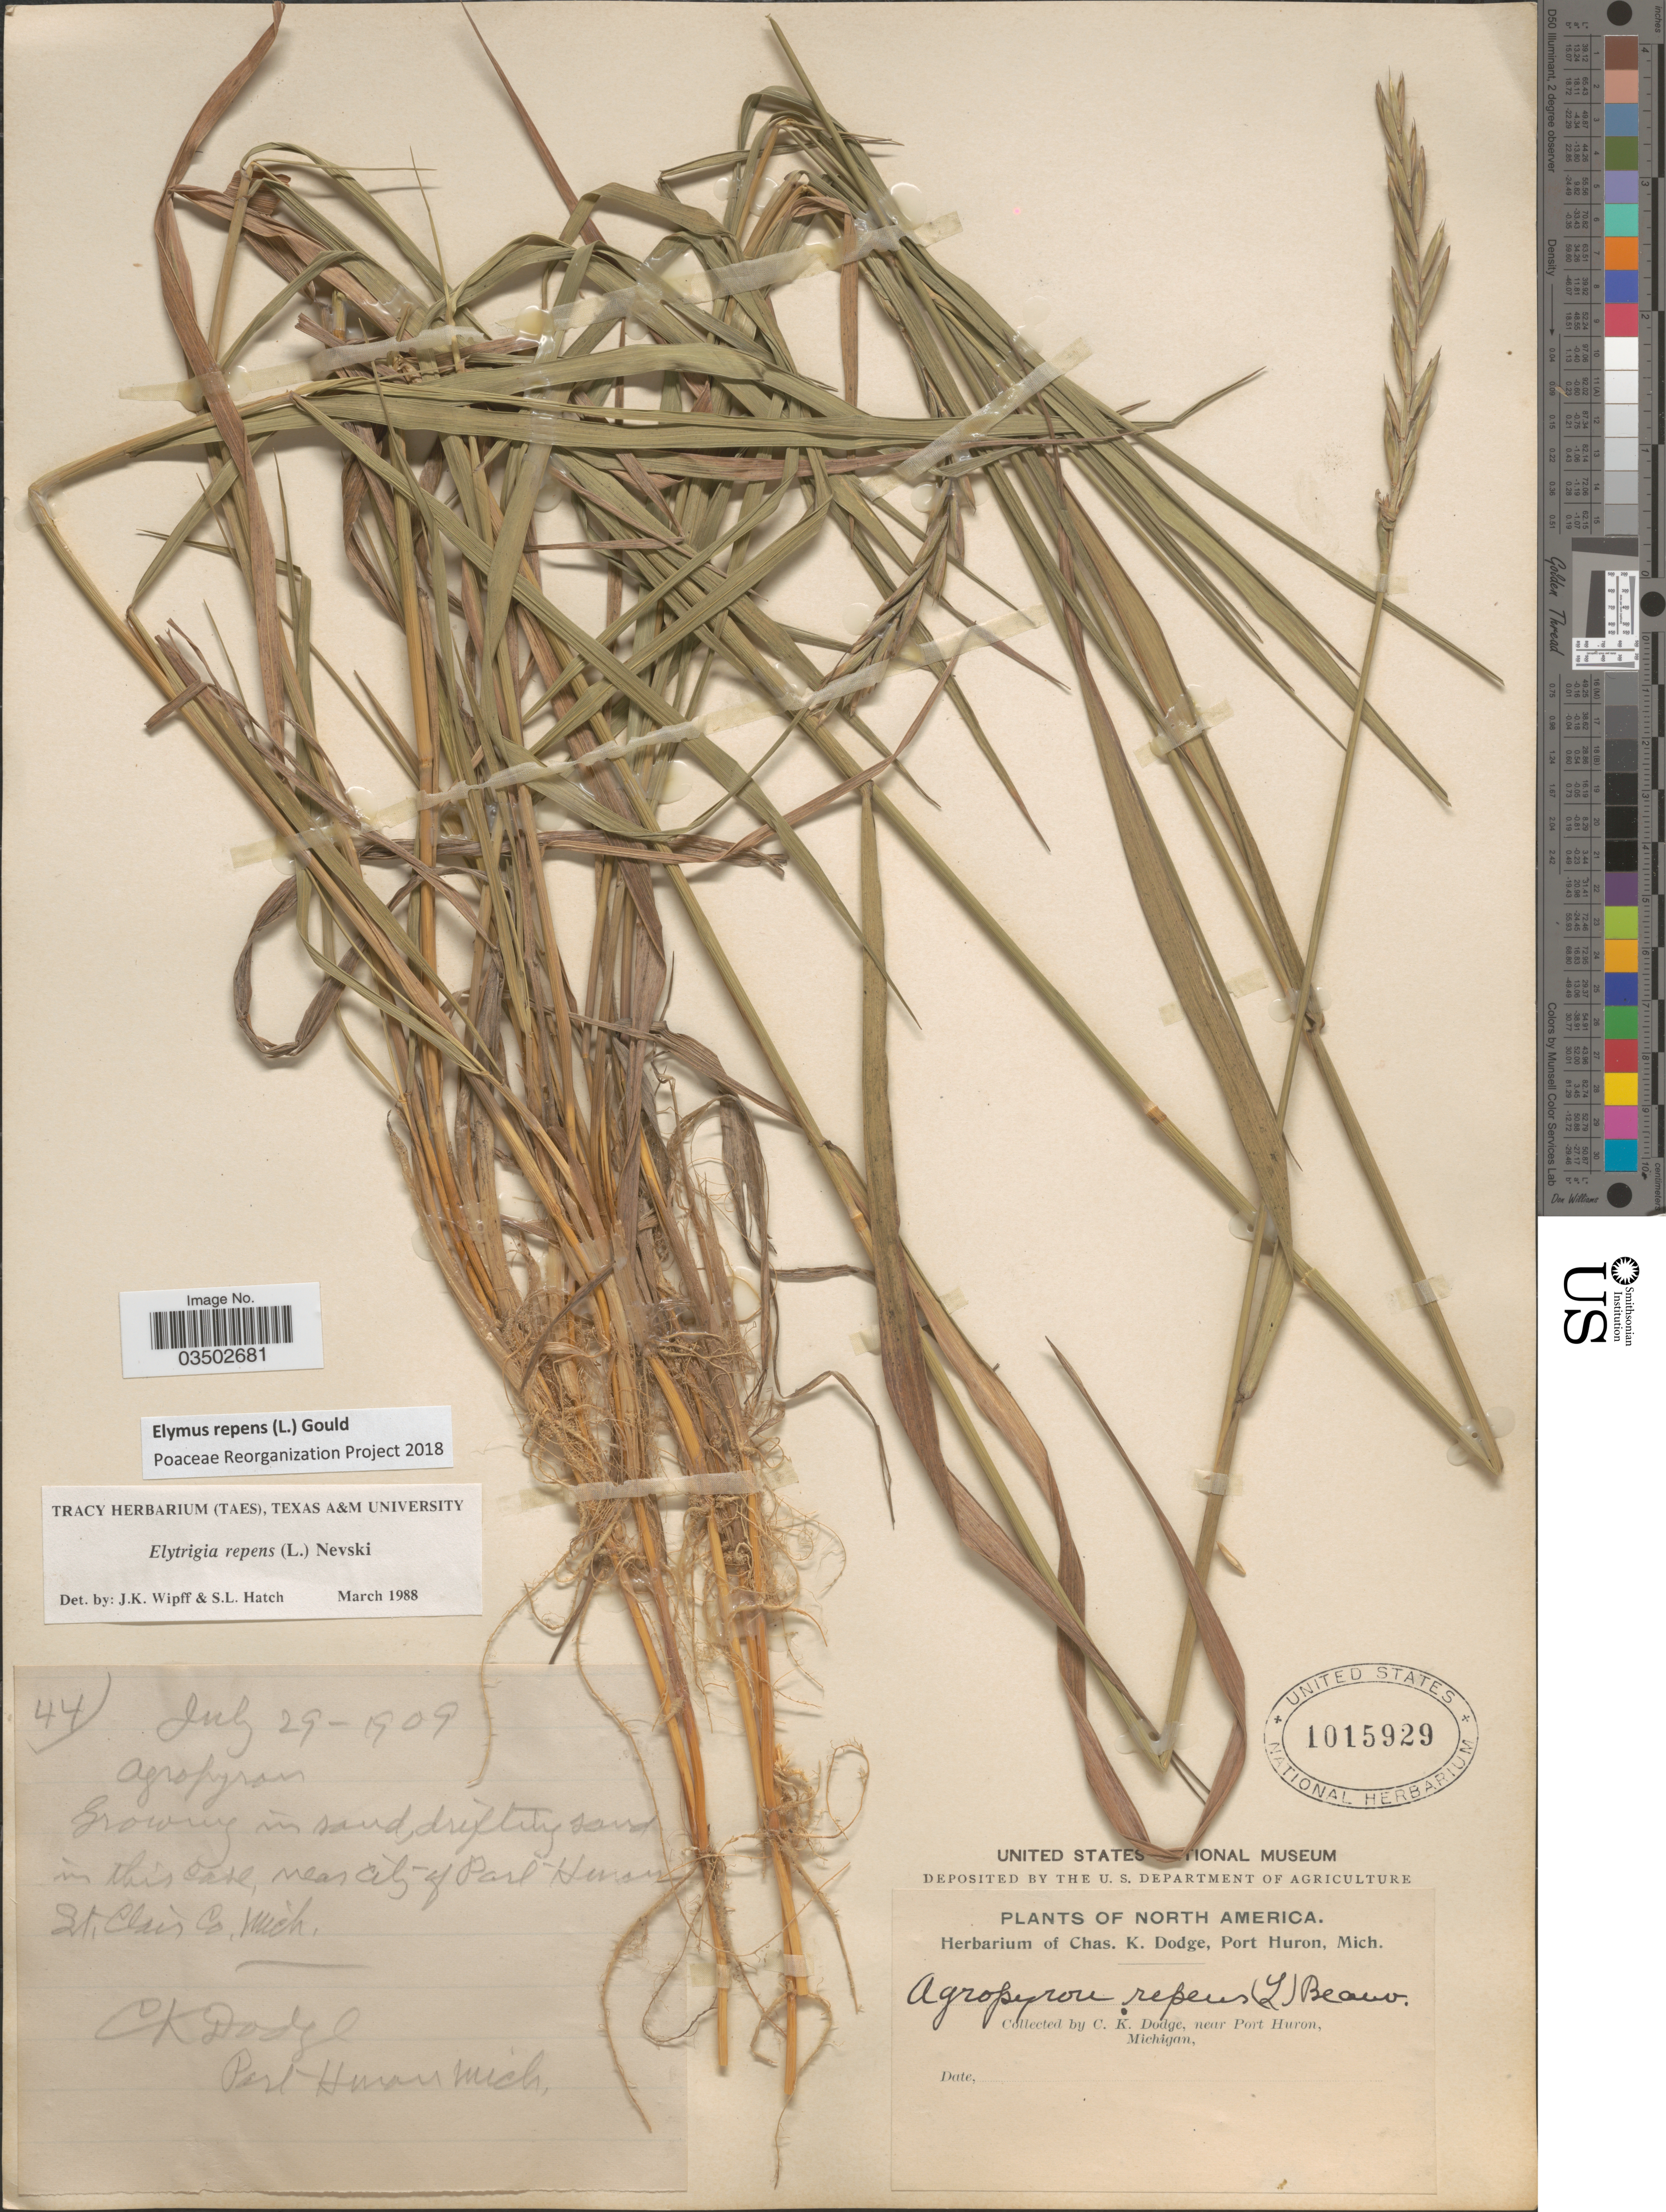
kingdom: Plantae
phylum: Tracheophyta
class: Liliopsida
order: Poales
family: Poaceae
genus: Elymus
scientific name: Elymus repens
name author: (L.) Gould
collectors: C. Dodge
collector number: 44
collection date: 1909-07-29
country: United States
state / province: Michigan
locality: Near City of Port Huron, St. Clair Co.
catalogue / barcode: US 1015929